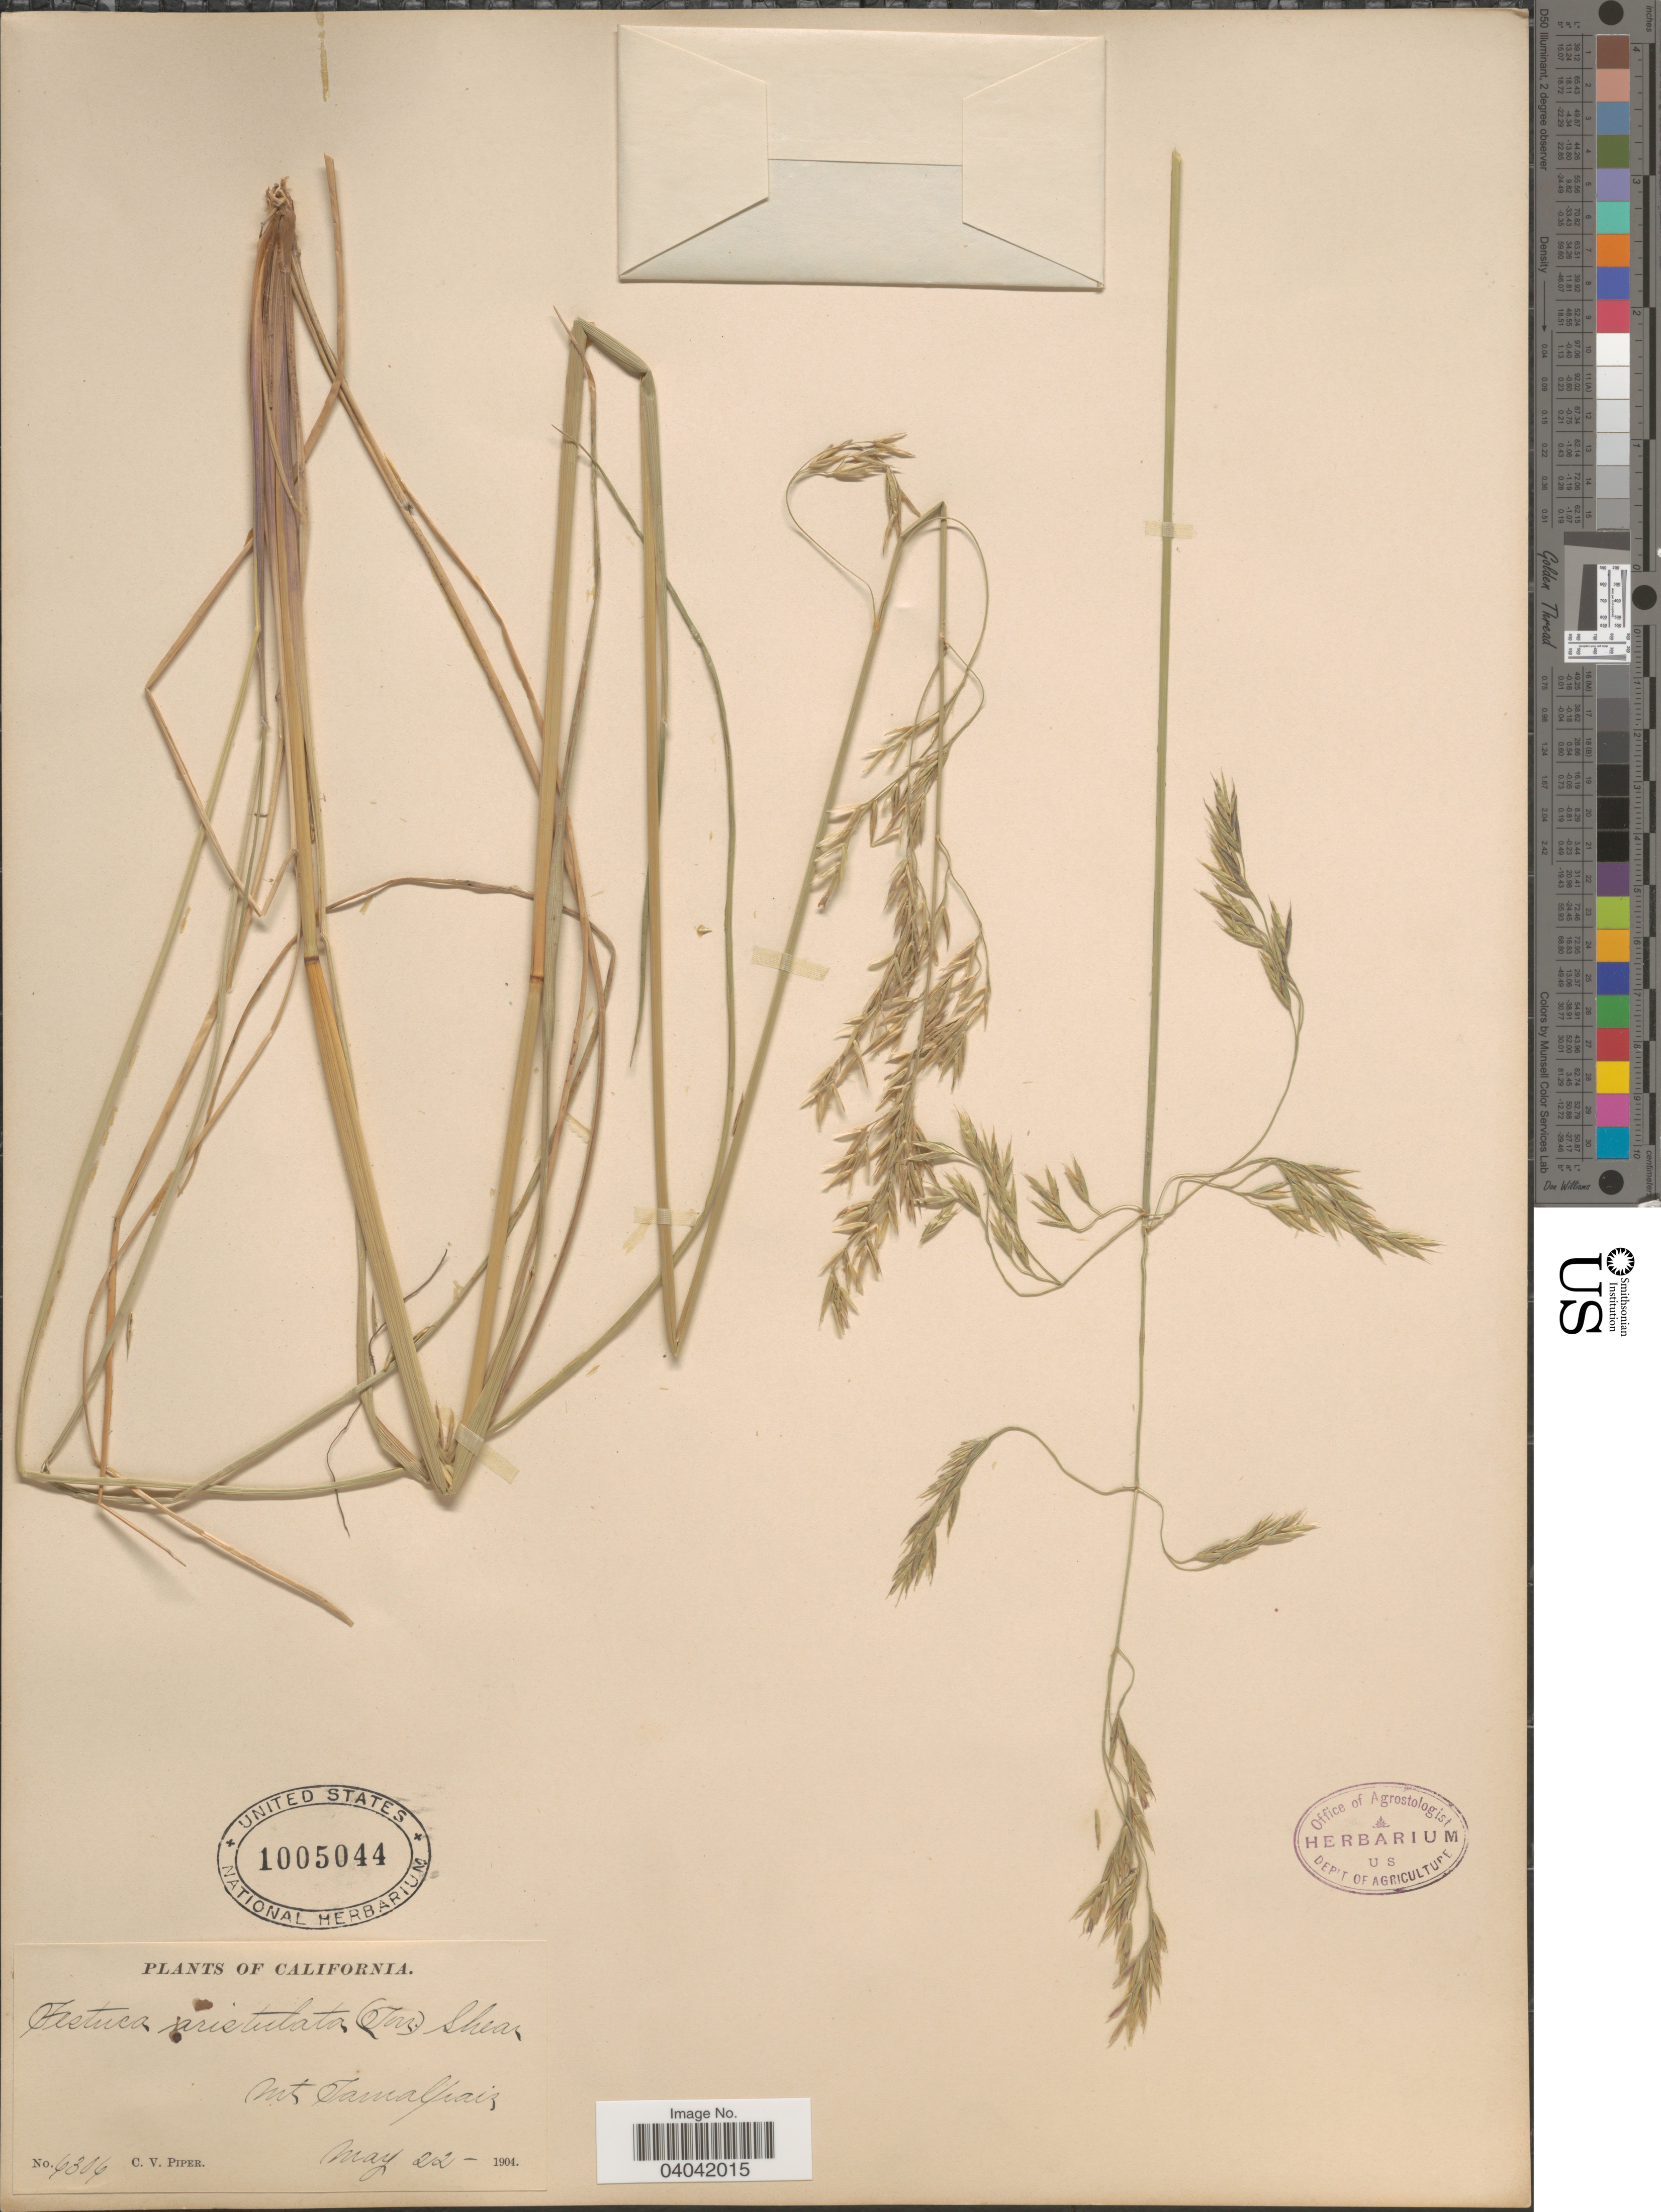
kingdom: Plantae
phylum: Tracheophyta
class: Liliopsida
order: Poales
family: Poaceae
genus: Festuca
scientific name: Festuca californica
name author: Vasey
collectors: C. V. Piper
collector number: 6306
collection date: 1904-05-22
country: United States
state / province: California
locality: Mt Tamalpais.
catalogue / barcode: US 1005044